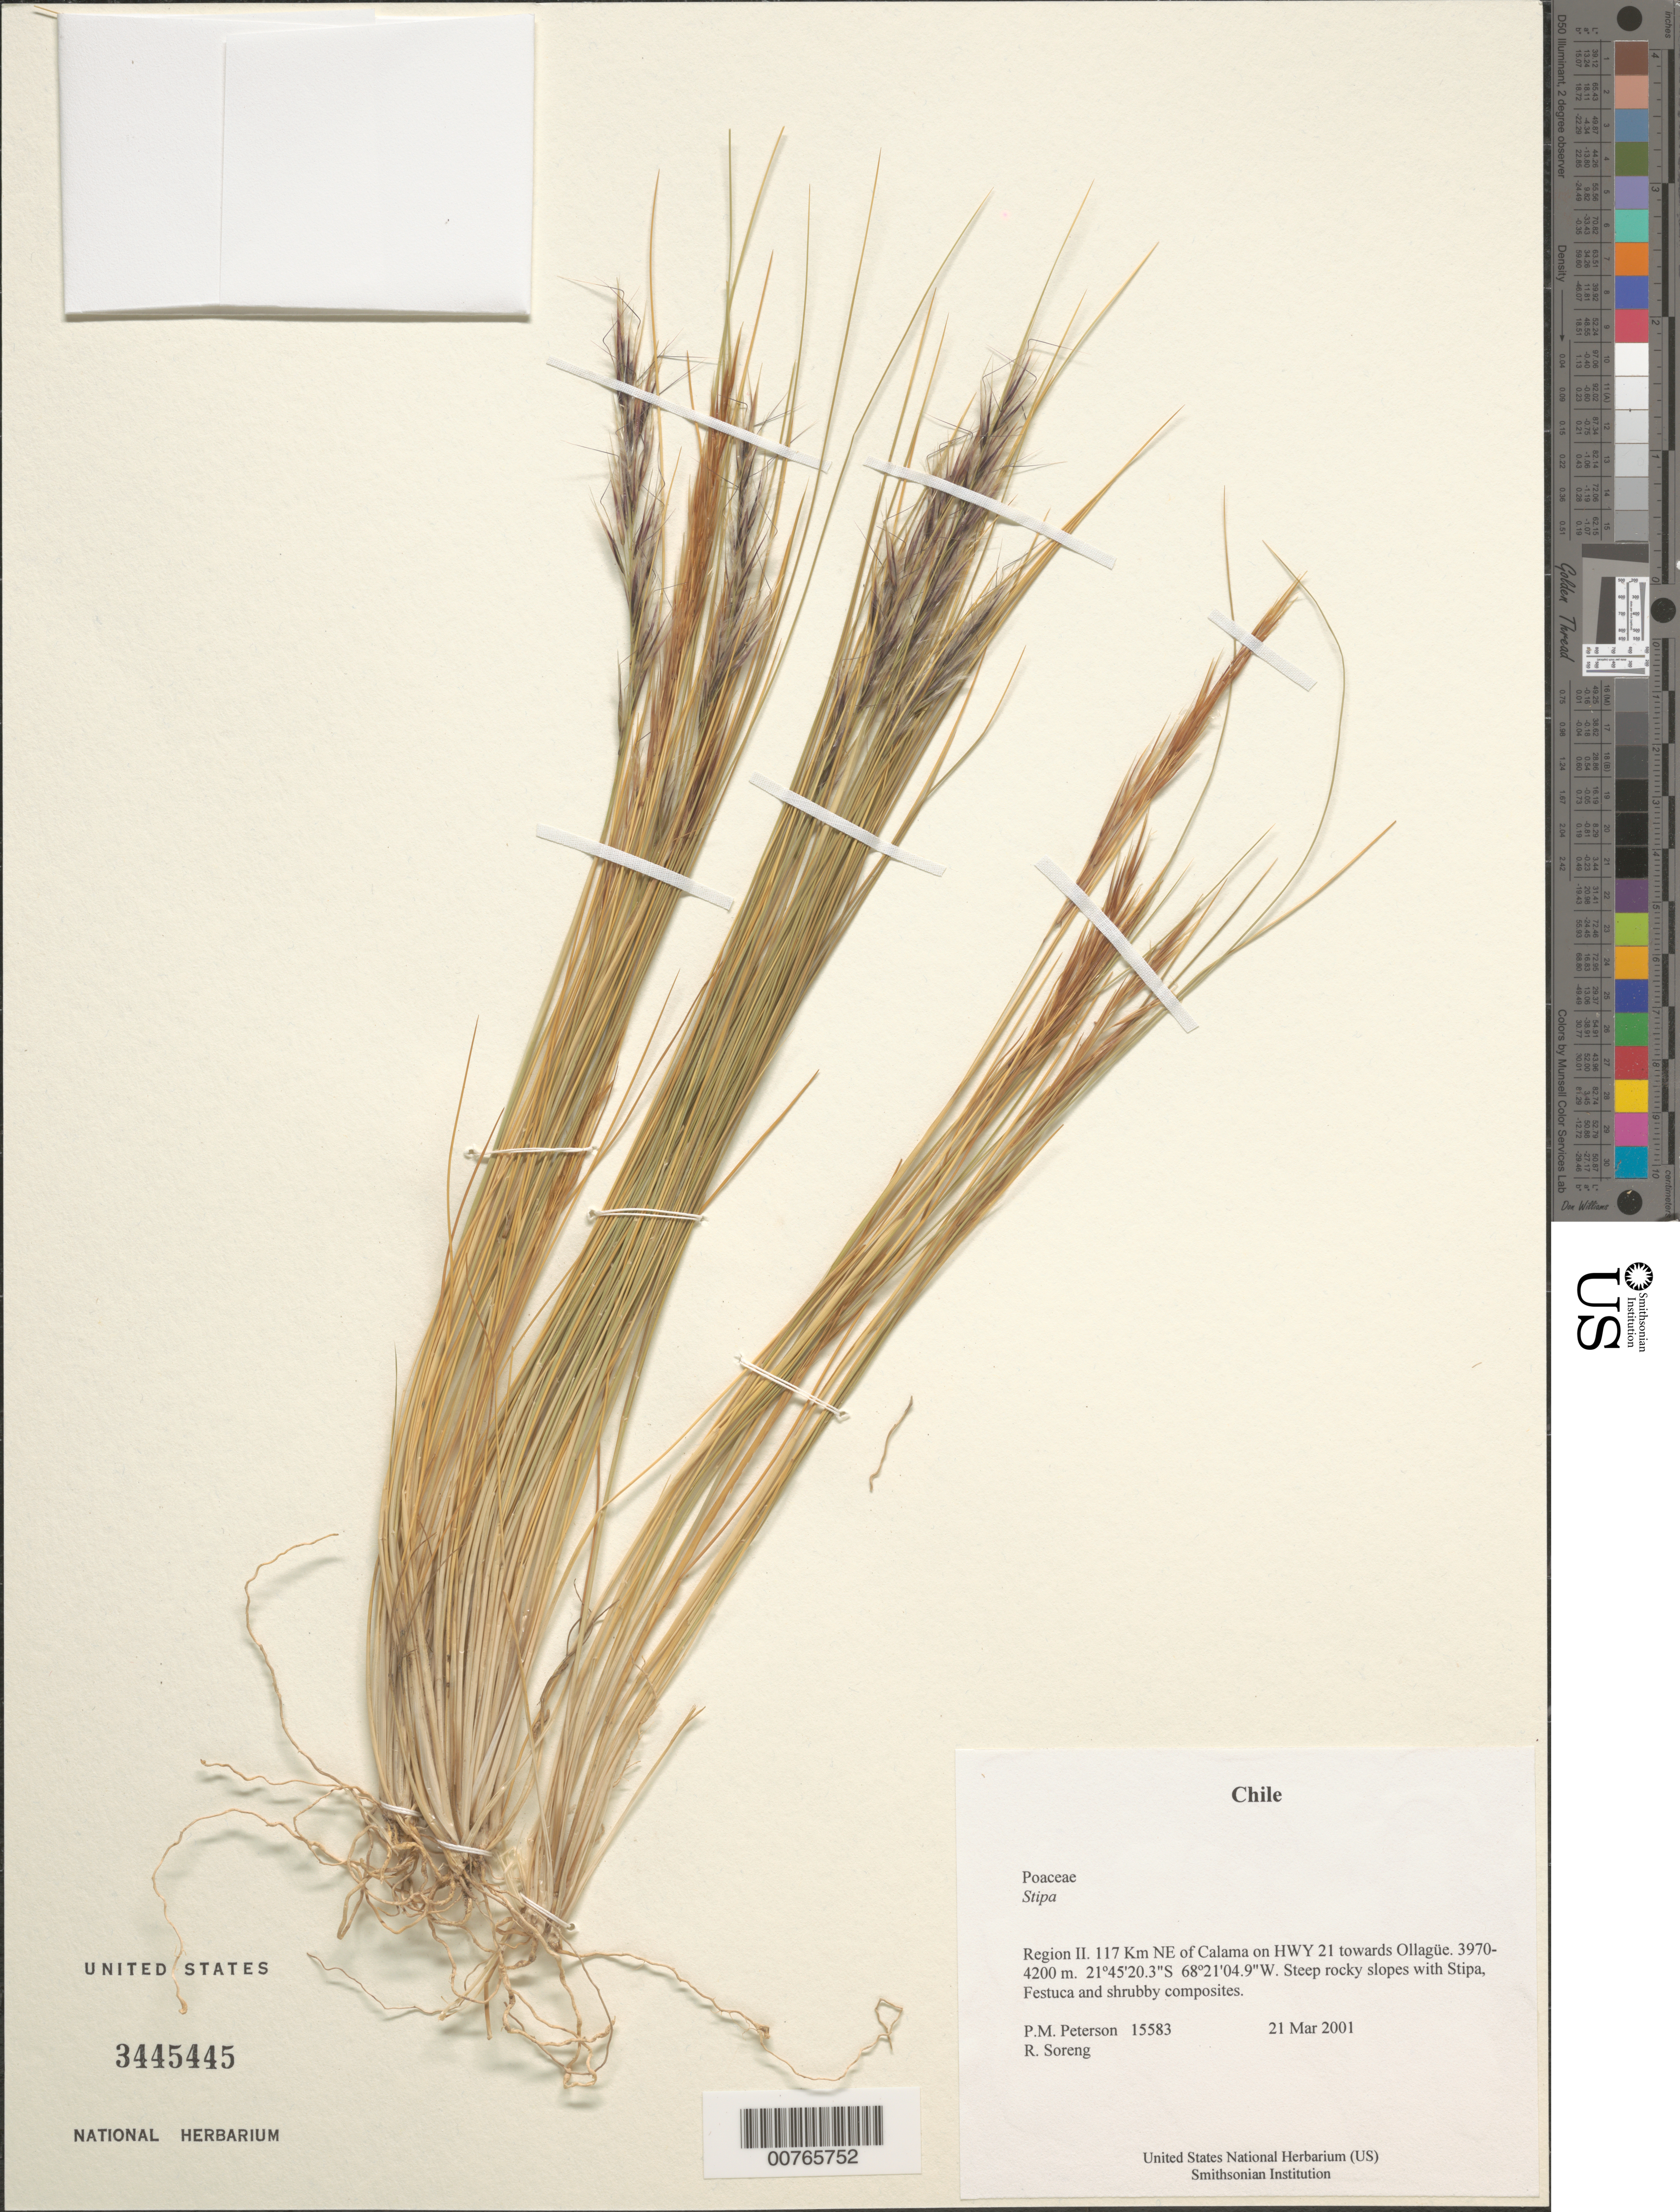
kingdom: Plantae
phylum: Tracheophyta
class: Liliopsida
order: Poales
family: Poaceae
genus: Pappostipa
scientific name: Pappostipa frigida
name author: (Phil.) Romasch.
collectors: P. M. Peterson & R. J. Soreng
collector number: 15583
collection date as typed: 21 Mar 2001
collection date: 2001-03-21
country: Chile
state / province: Antofagasta (II)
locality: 117 Km NE of Calama on HWY 21 towards Ollagüe.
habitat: Steep rocky slopes with Stipa, Festuca and shruby composites.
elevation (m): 3970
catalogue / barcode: US 3445445